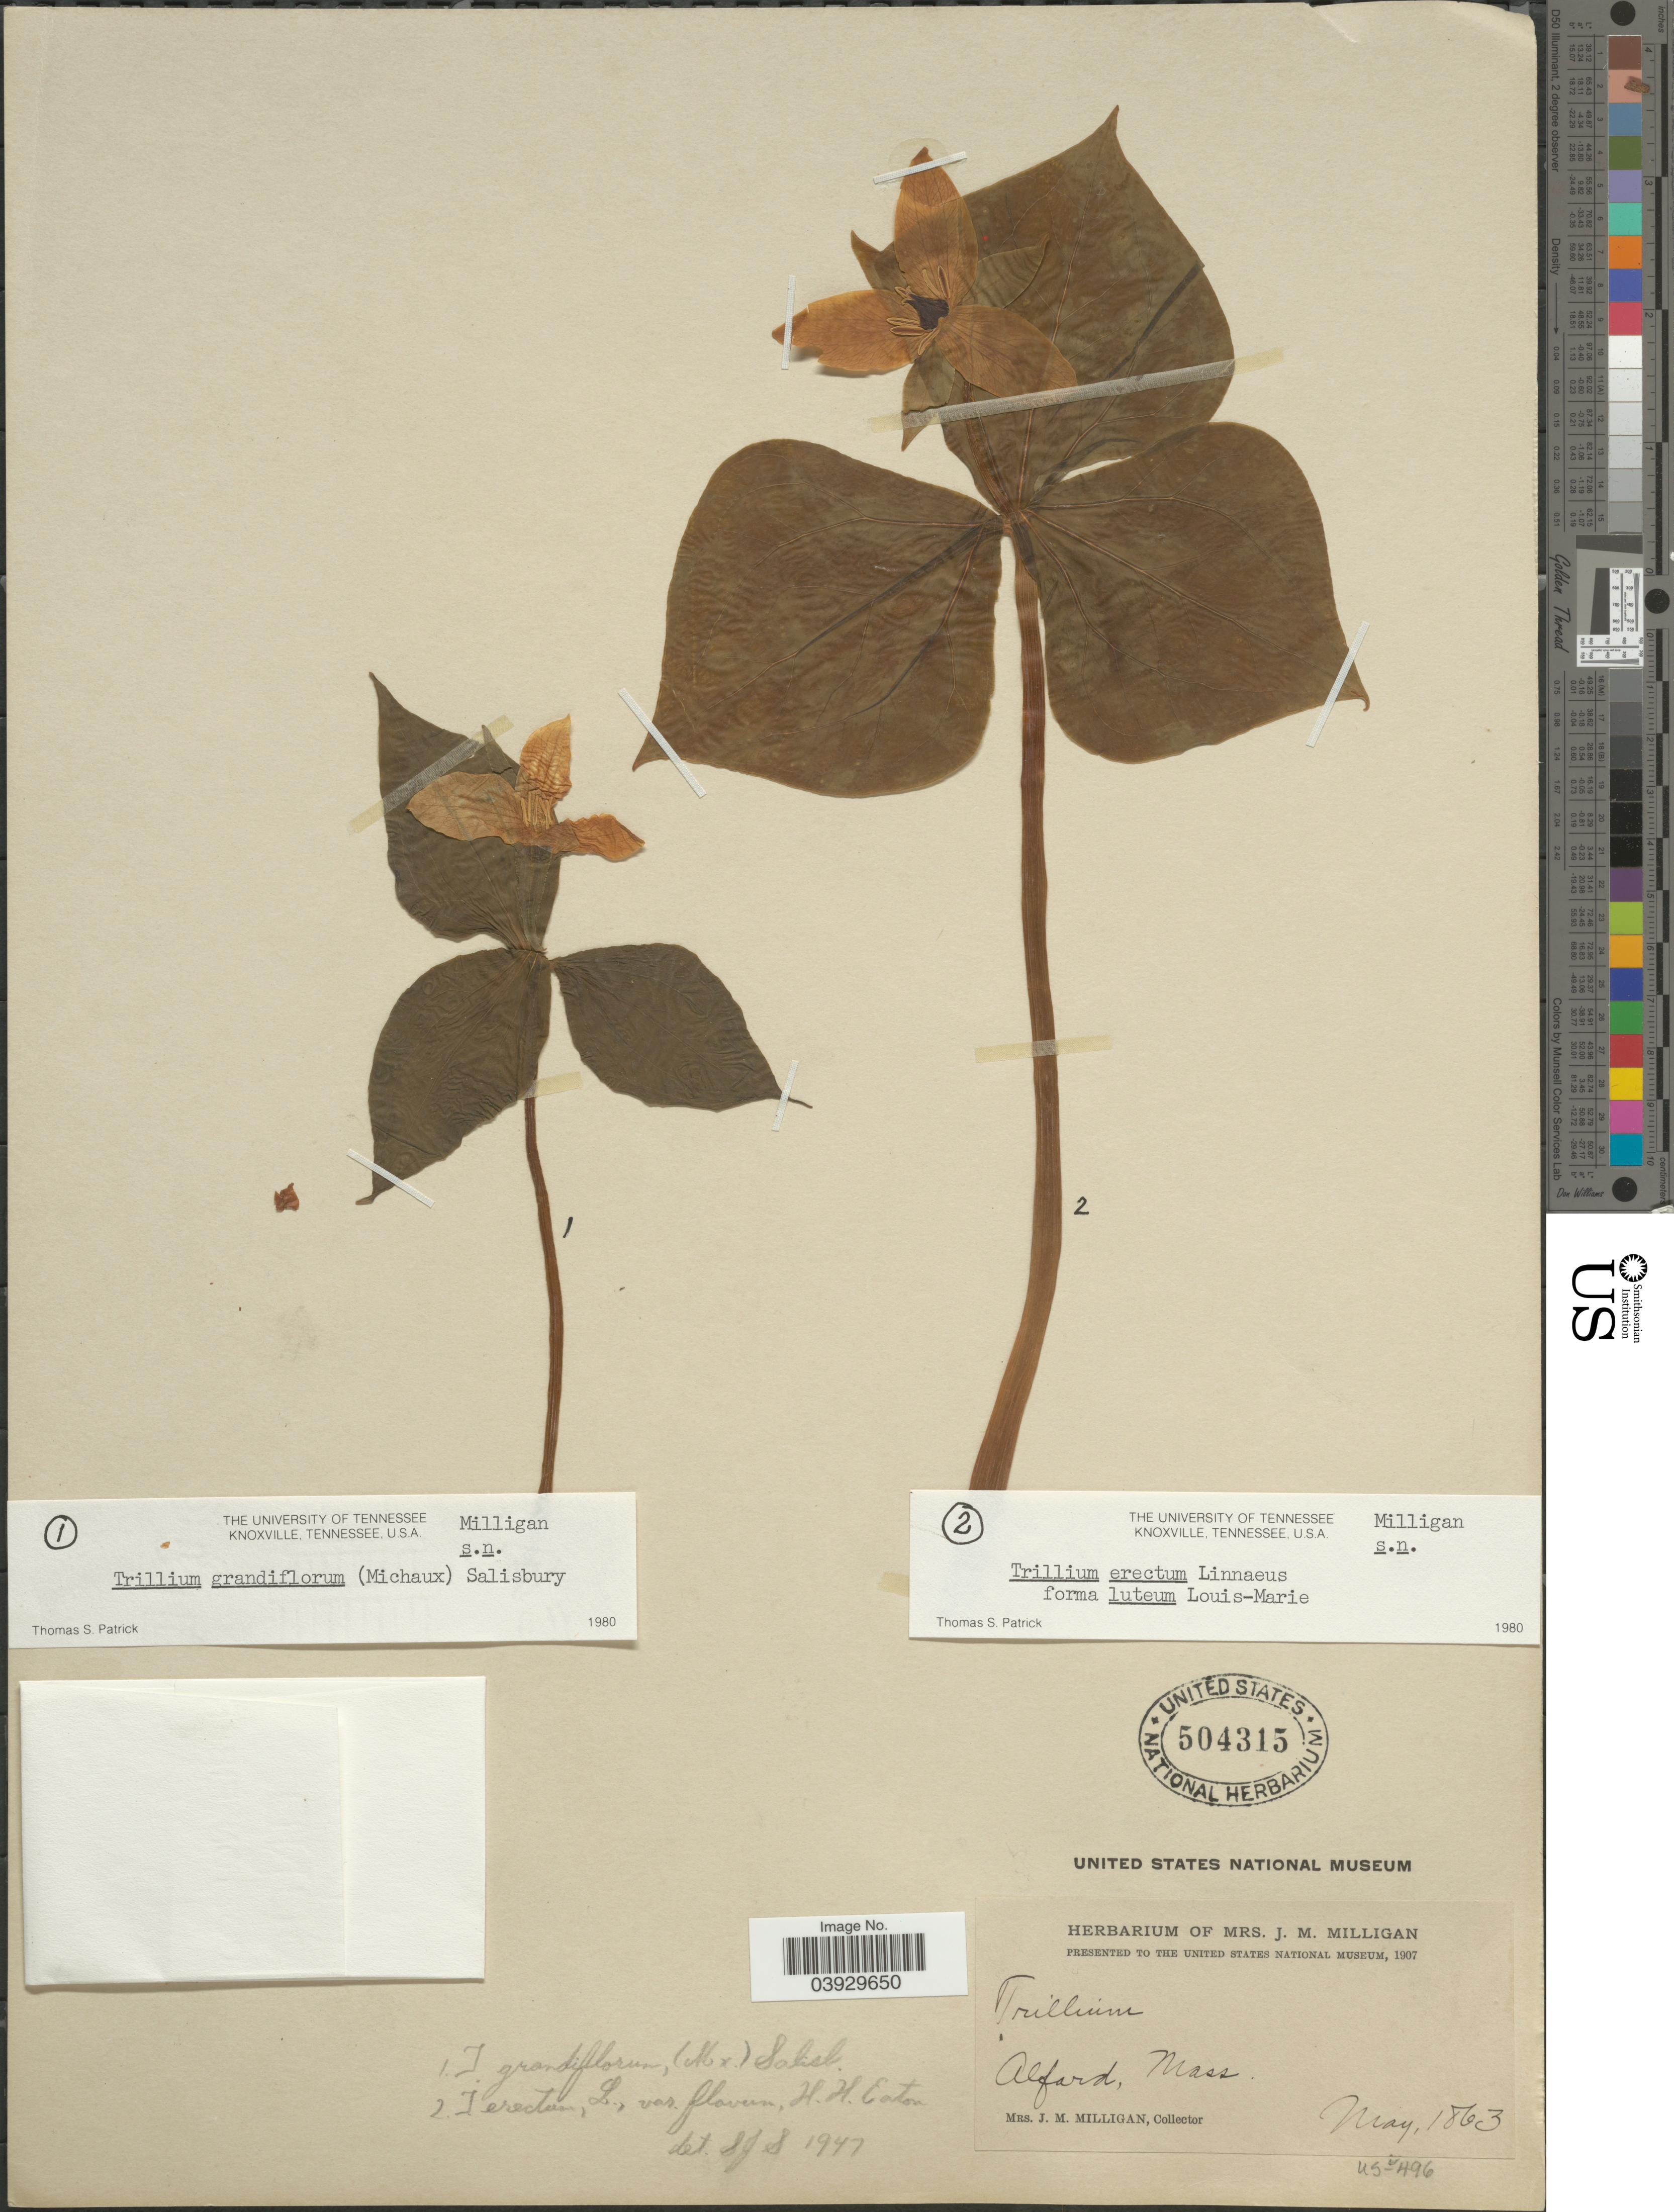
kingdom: Plantae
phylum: Tracheophyta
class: Liliopsida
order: Liliales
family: Melanthiaceae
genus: Trillium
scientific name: Trillium grandiflorum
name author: (Michx.) Salisb.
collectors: J. Milligan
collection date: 1863-05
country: United States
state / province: Massachusetts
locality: Alfard.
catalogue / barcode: US 504315